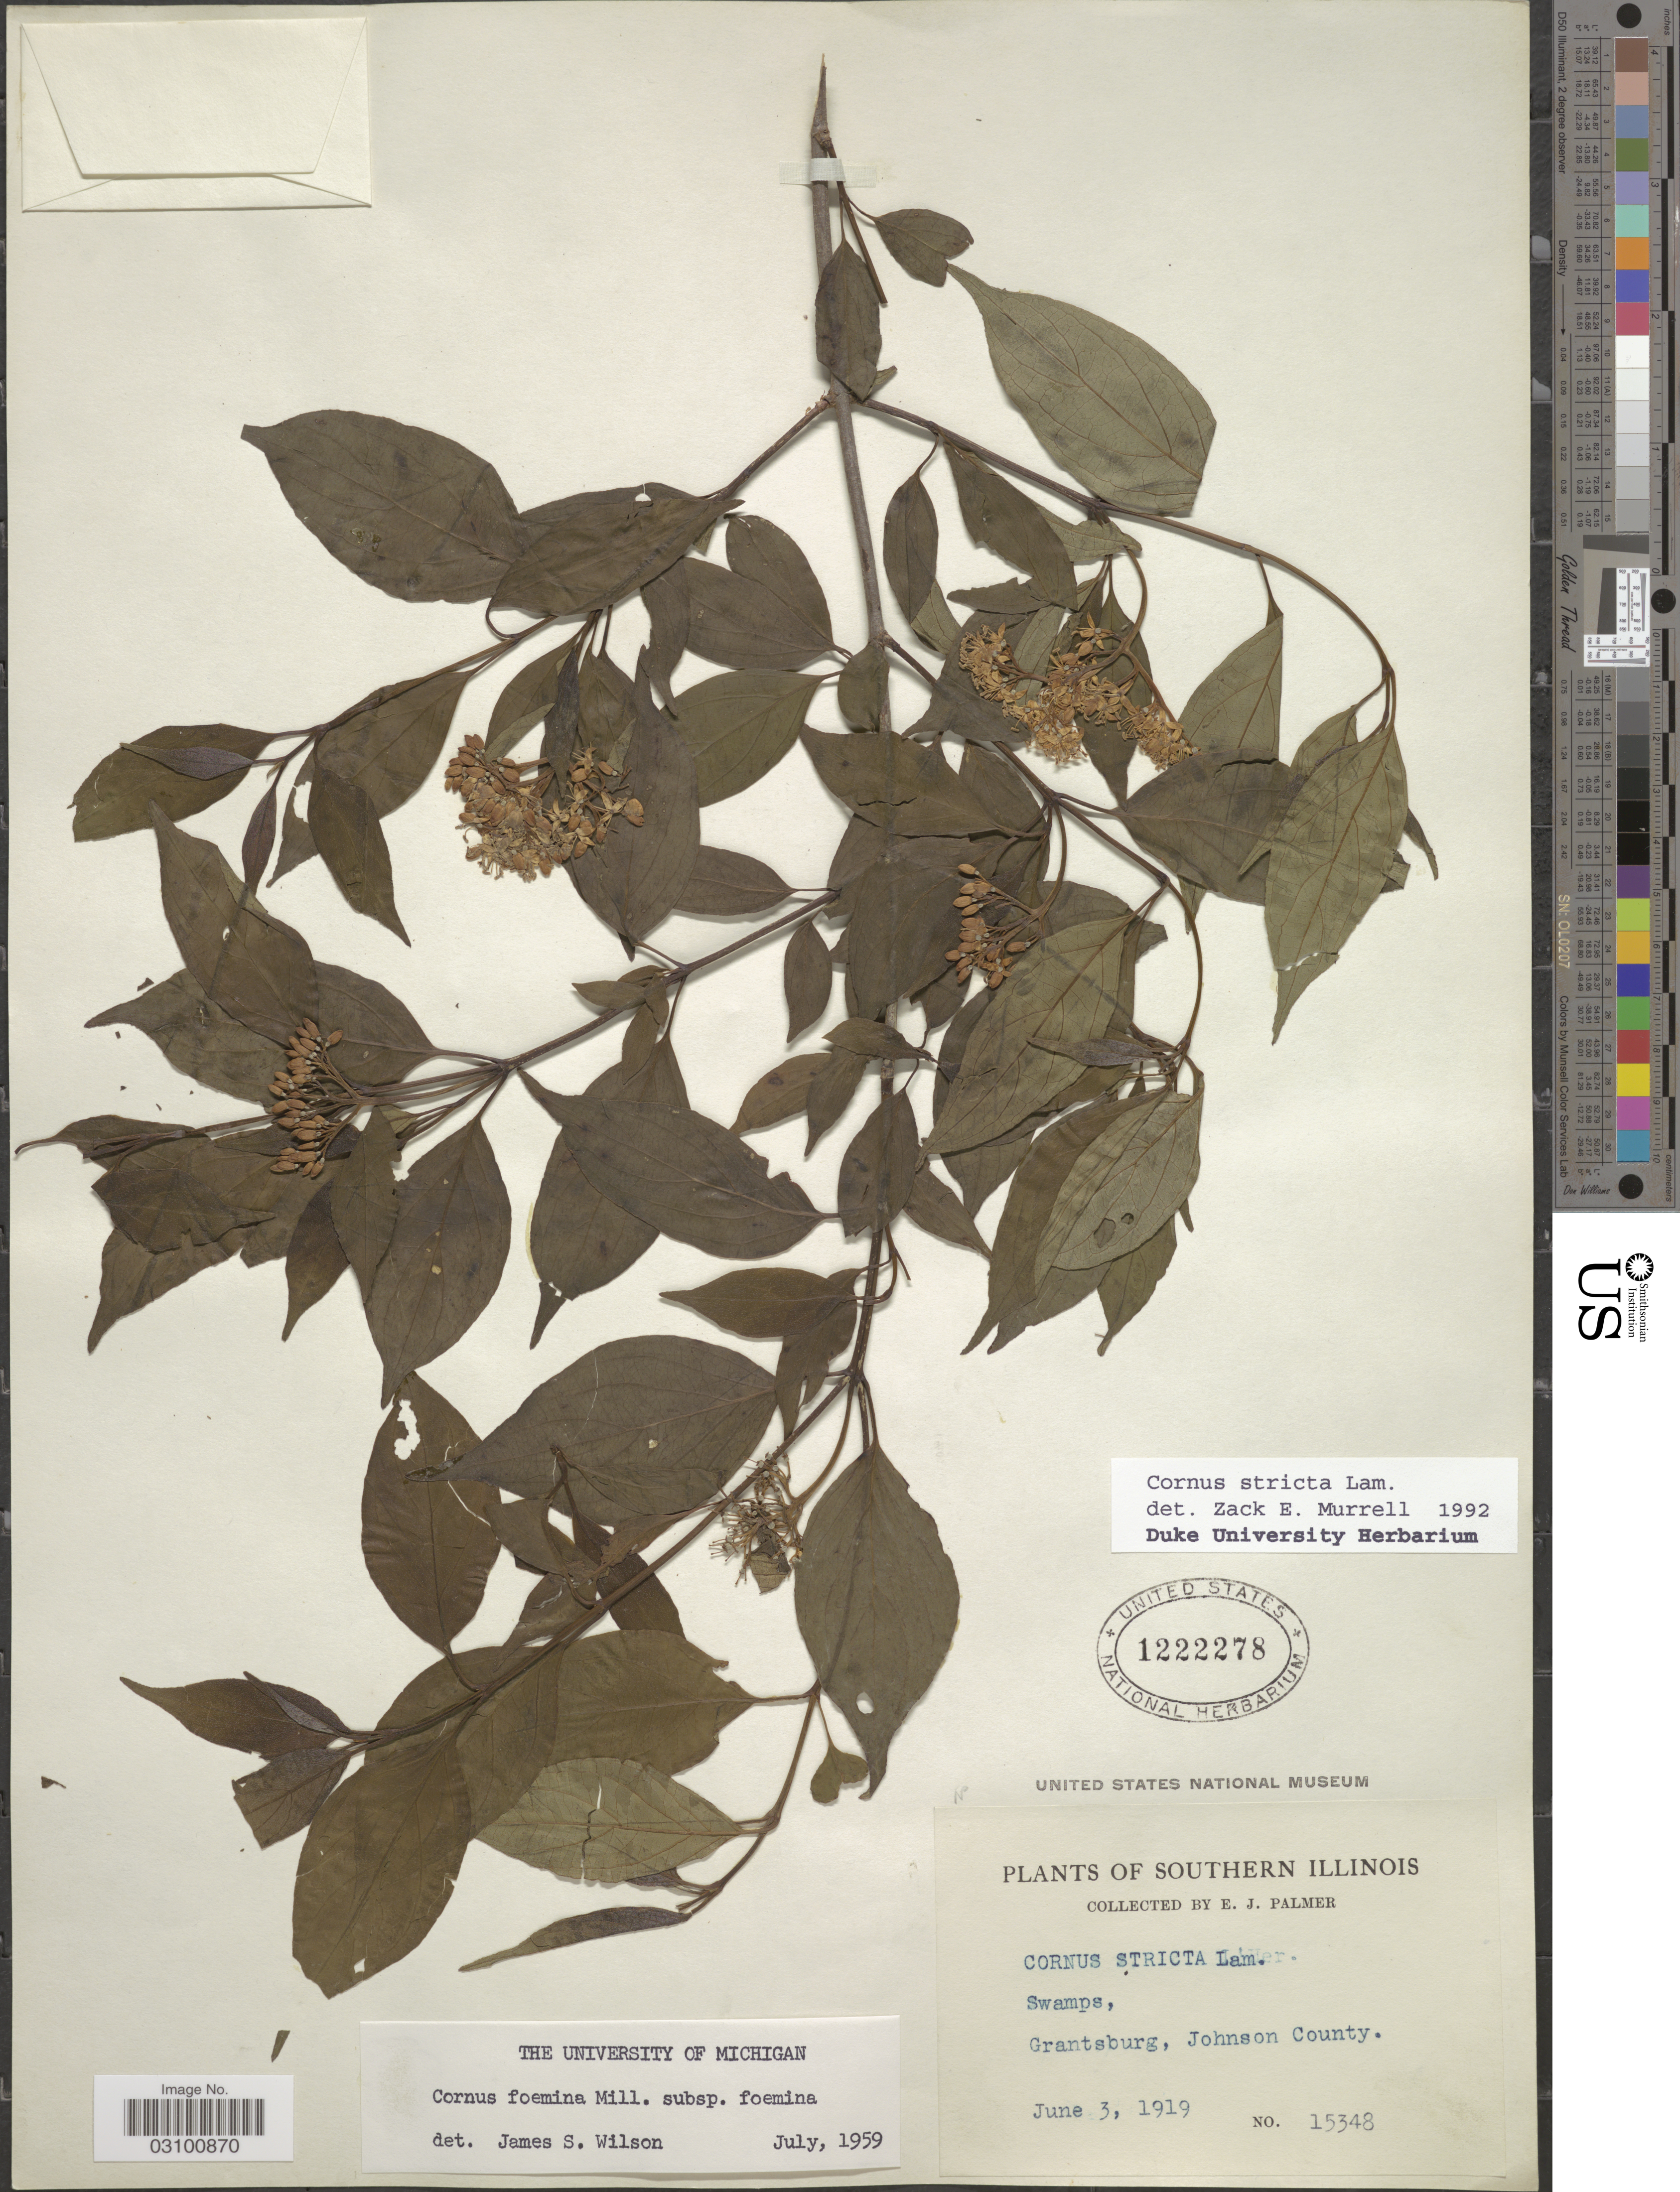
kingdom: Plantae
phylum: Tracheophyta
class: Magnoliopsida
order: Cornales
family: Cornaceae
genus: Cornus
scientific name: Cornus stricta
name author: Lam.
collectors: E. J. Palmer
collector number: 15348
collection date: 1919-06-03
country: United States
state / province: Illinois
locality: Southern Illinois. Swamps, Grantsburg, Johnson County.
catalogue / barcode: US 1222278